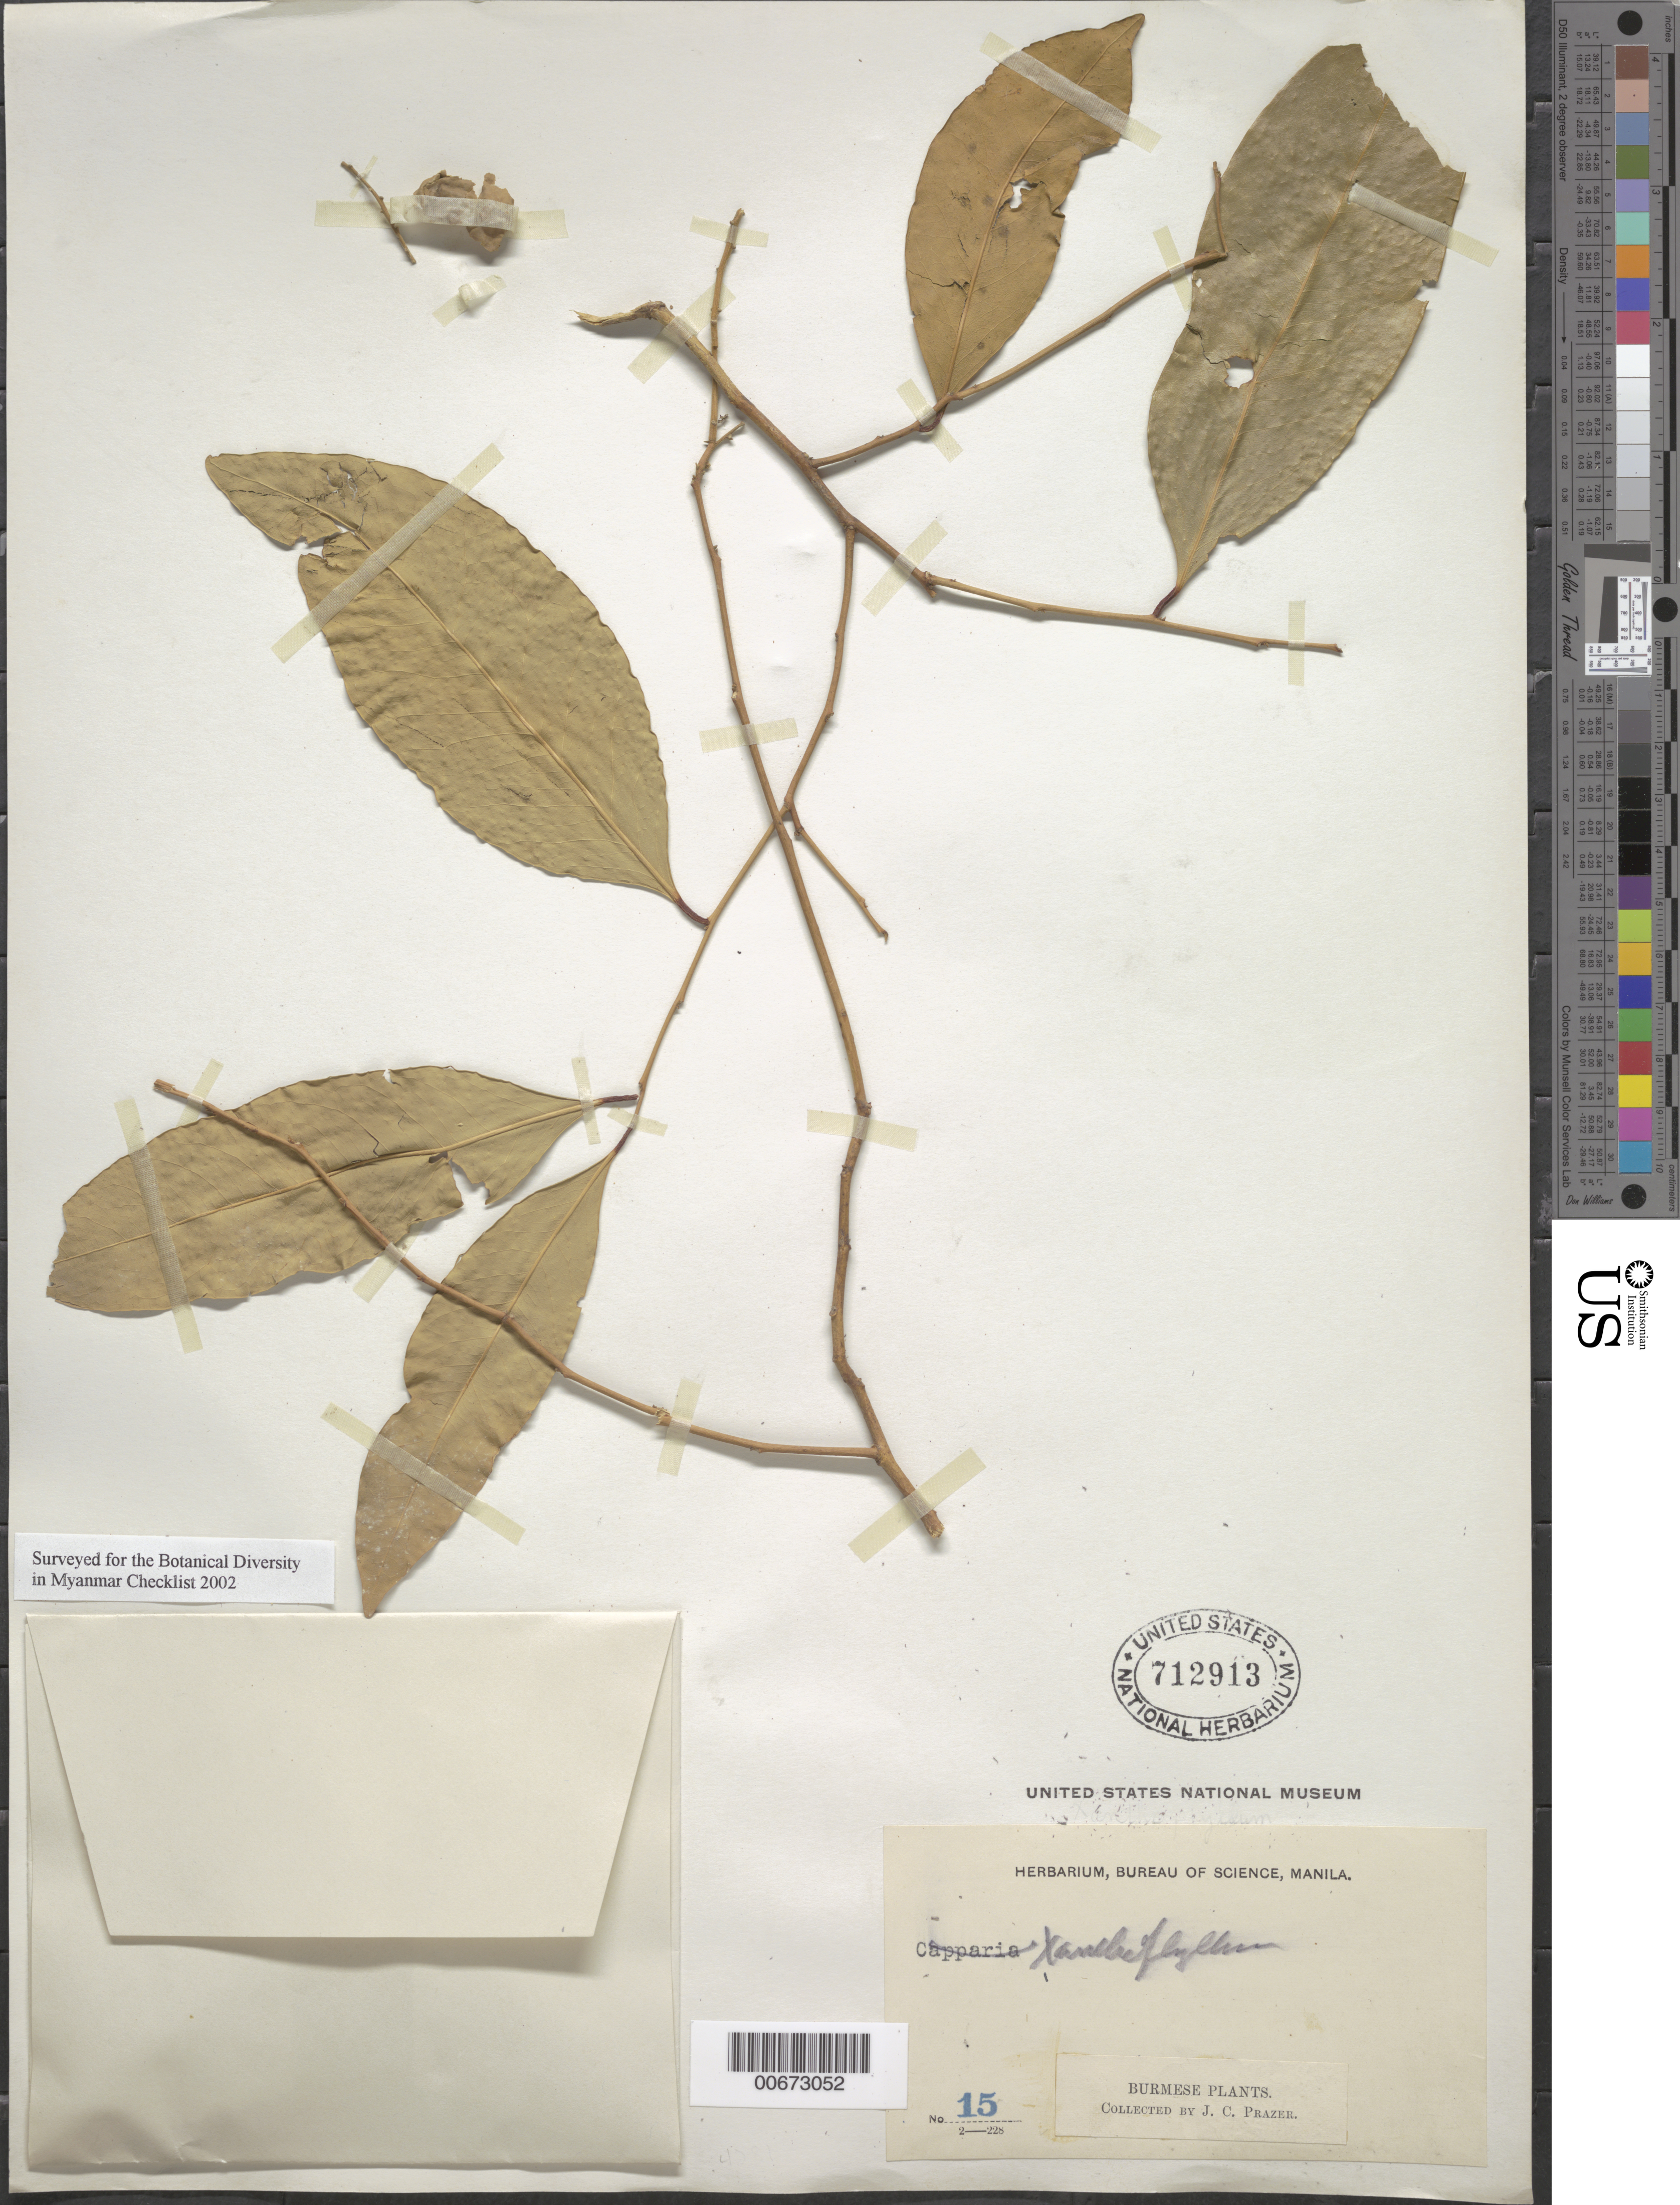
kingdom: Plantae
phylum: Tracheophyta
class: Magnoliopsida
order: Fabales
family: Polygalaceae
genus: Xanthophyllum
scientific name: Xanthophyllum sp.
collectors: J. Prazer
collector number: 15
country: Myanmar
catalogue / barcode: US 712913